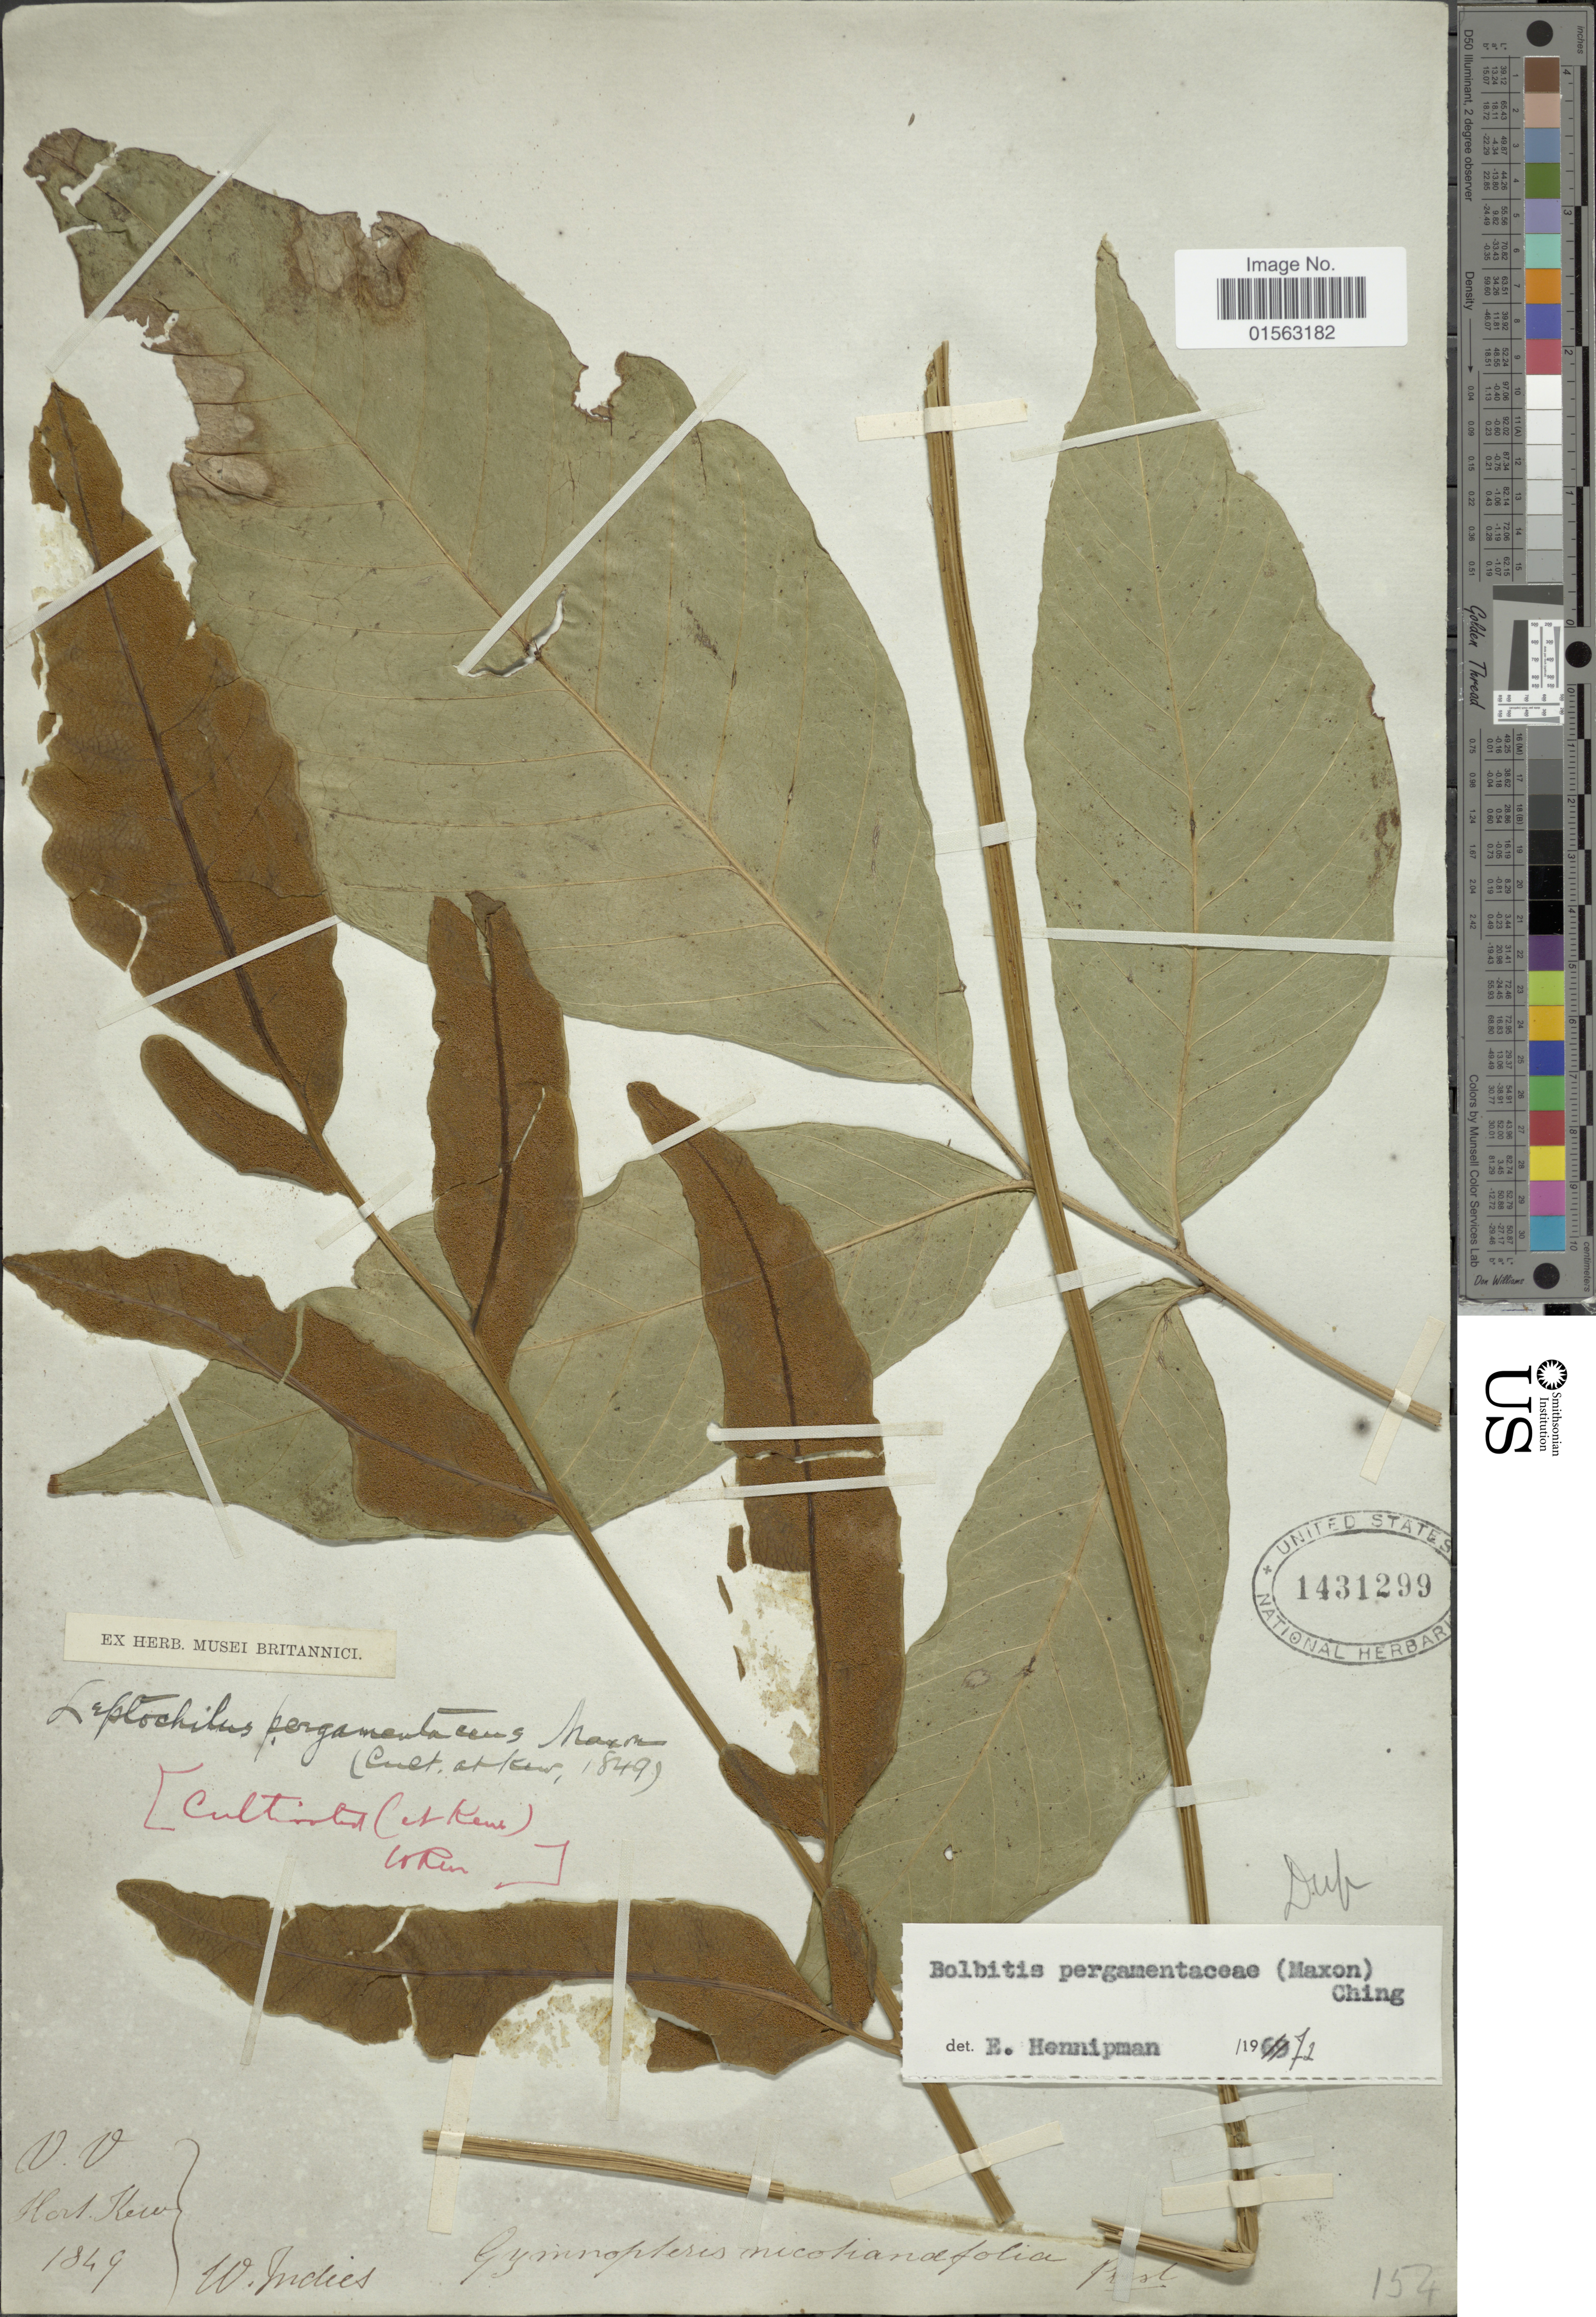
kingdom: Plantae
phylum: Tracheophyta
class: Polypodiopsida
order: Polypodiales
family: Dryopteridaceae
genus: Mickelia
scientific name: Mickelia pergamentacea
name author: (Maxon) R.C. Moran et al.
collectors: ex herb. Musei Britannici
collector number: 154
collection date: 1849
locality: Cultivated (et Renu) Coren, W. Indies, V. V. Hort. Kew [interpreted]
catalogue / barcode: US 1431299